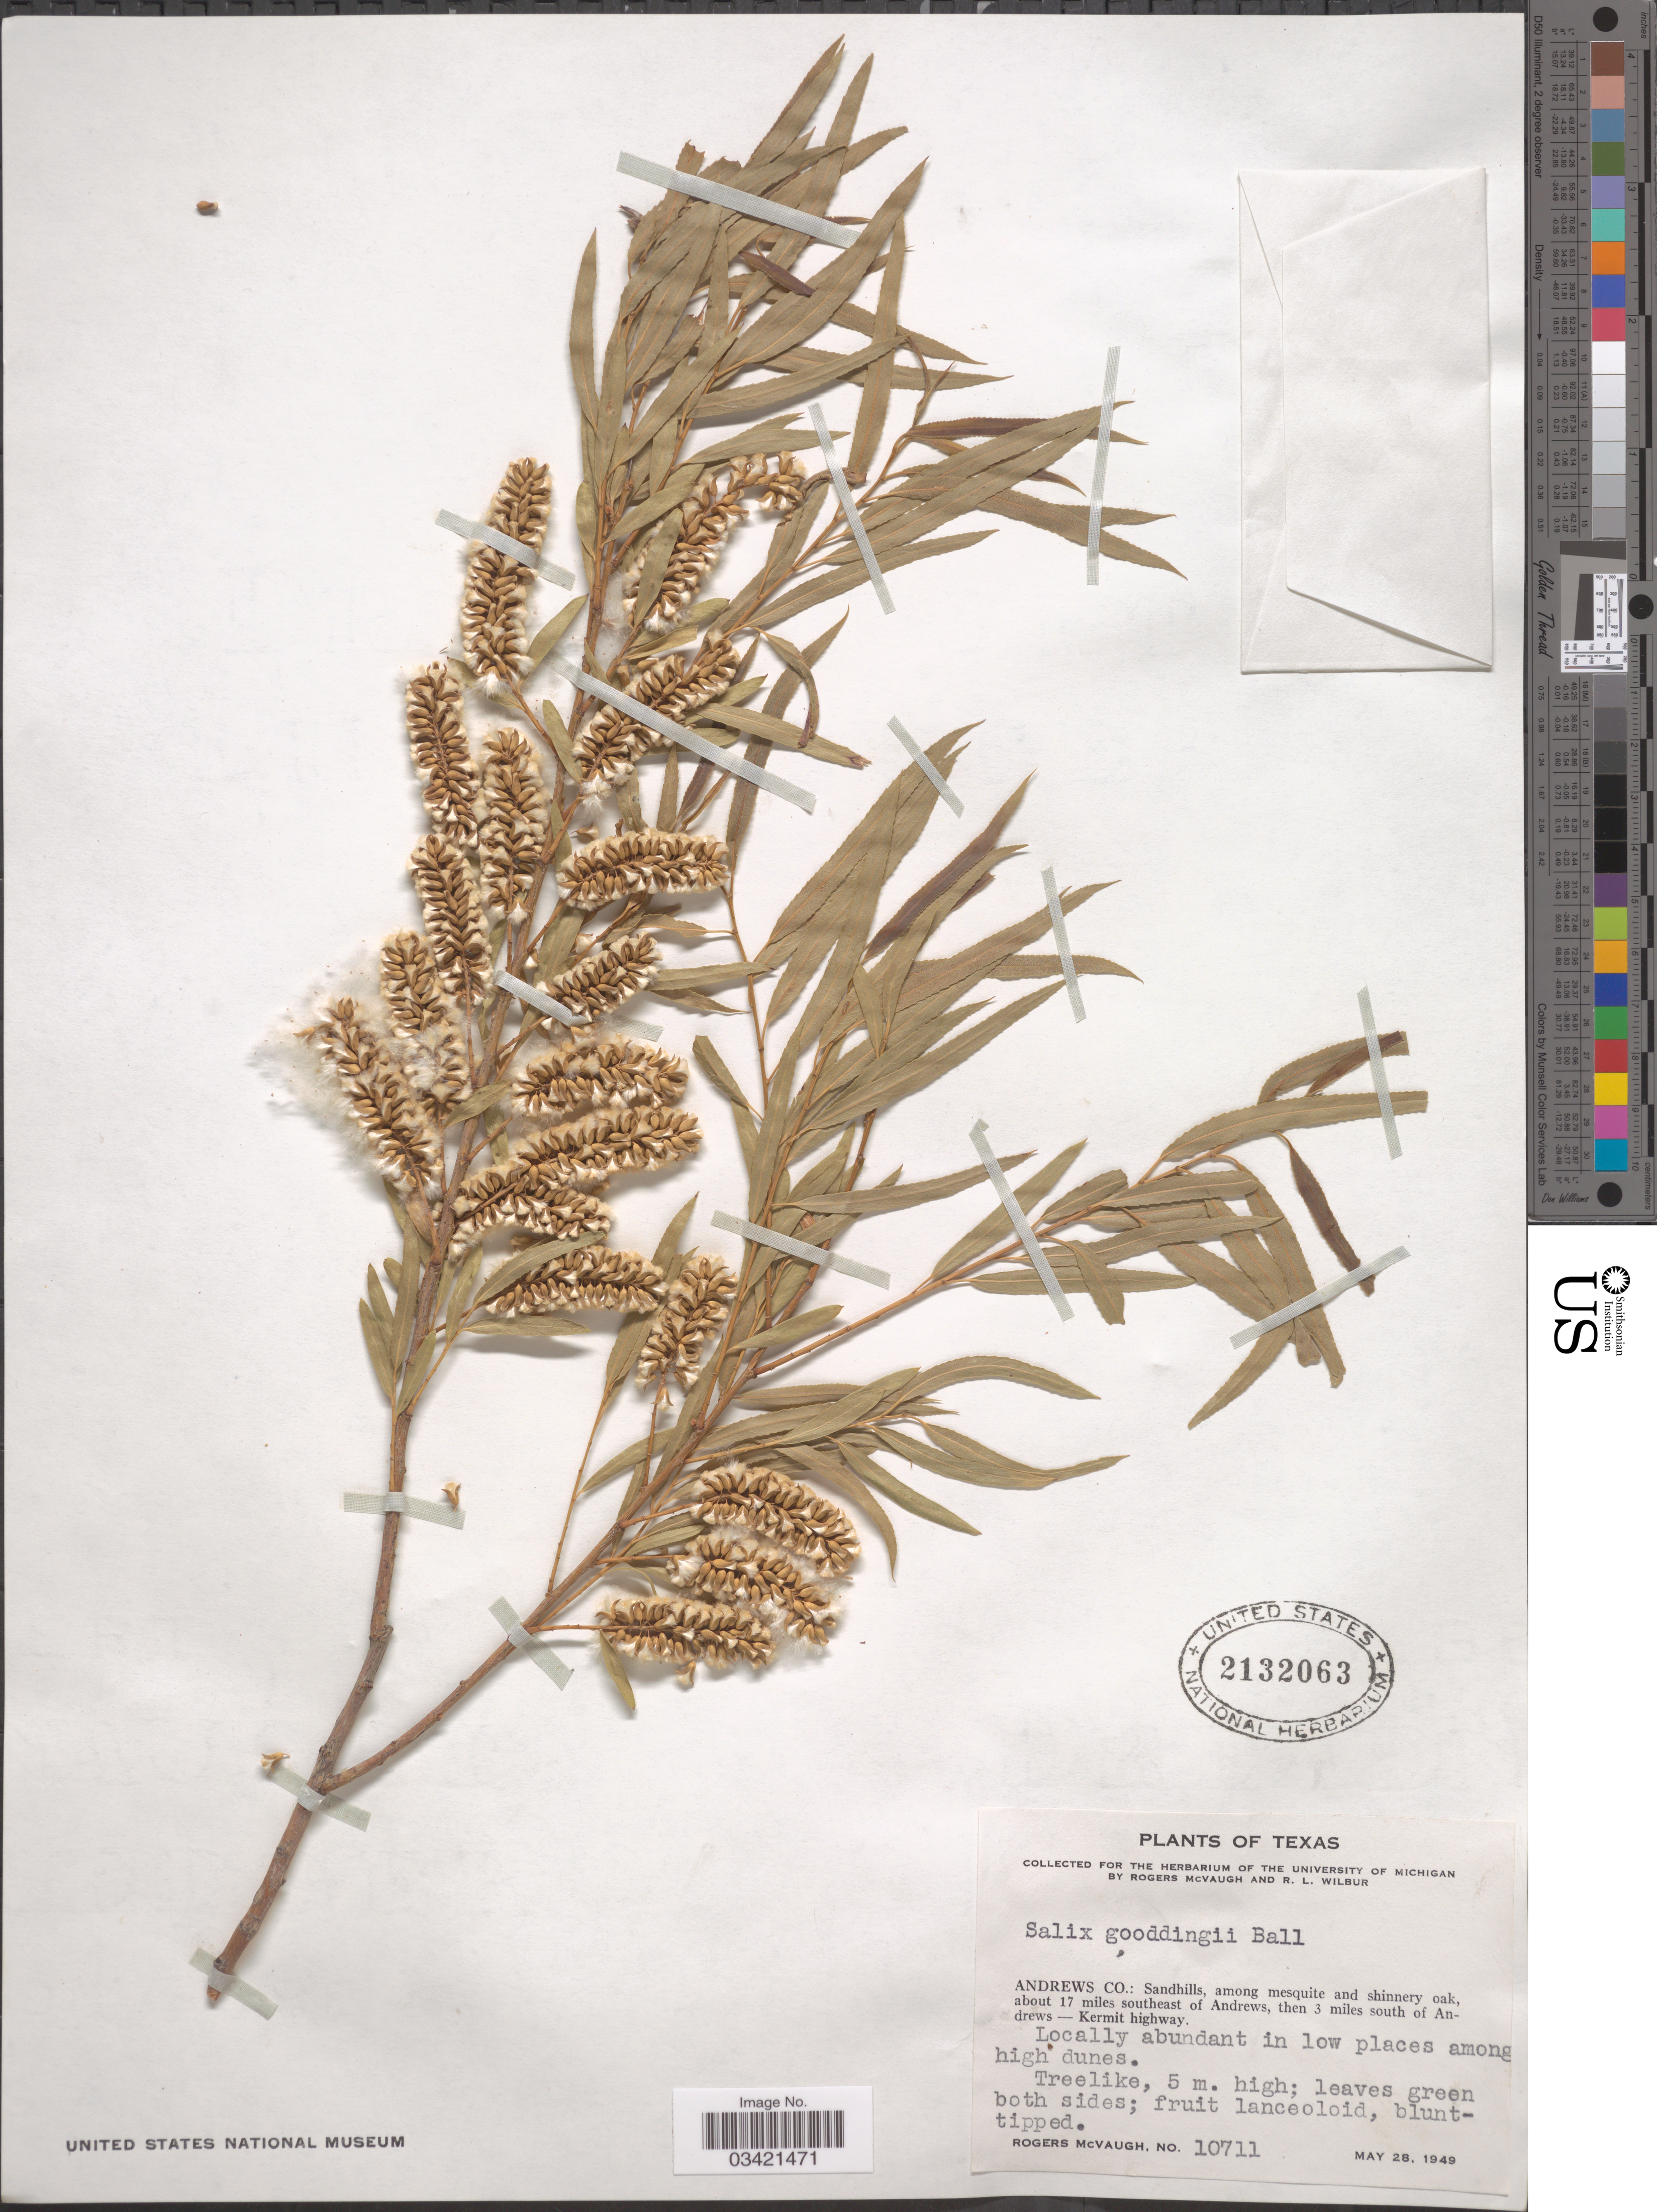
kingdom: Plantae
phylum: Tracheophyta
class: Magnoliopsida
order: Malpighiales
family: Salicaceae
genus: Salix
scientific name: Salix gooddingii var. vallicola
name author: (Dudley) C.R. Ball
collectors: R. McVaugh & R. L. Wilbur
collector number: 10711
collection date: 1949-05-28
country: United States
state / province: Texas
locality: Andrews Co.: Sandhills, among mesquite and shinnery oak, about 17 miles southeast of Andrews, then 3 miles south of Andrews - Kermit highway.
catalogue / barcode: US 2132063